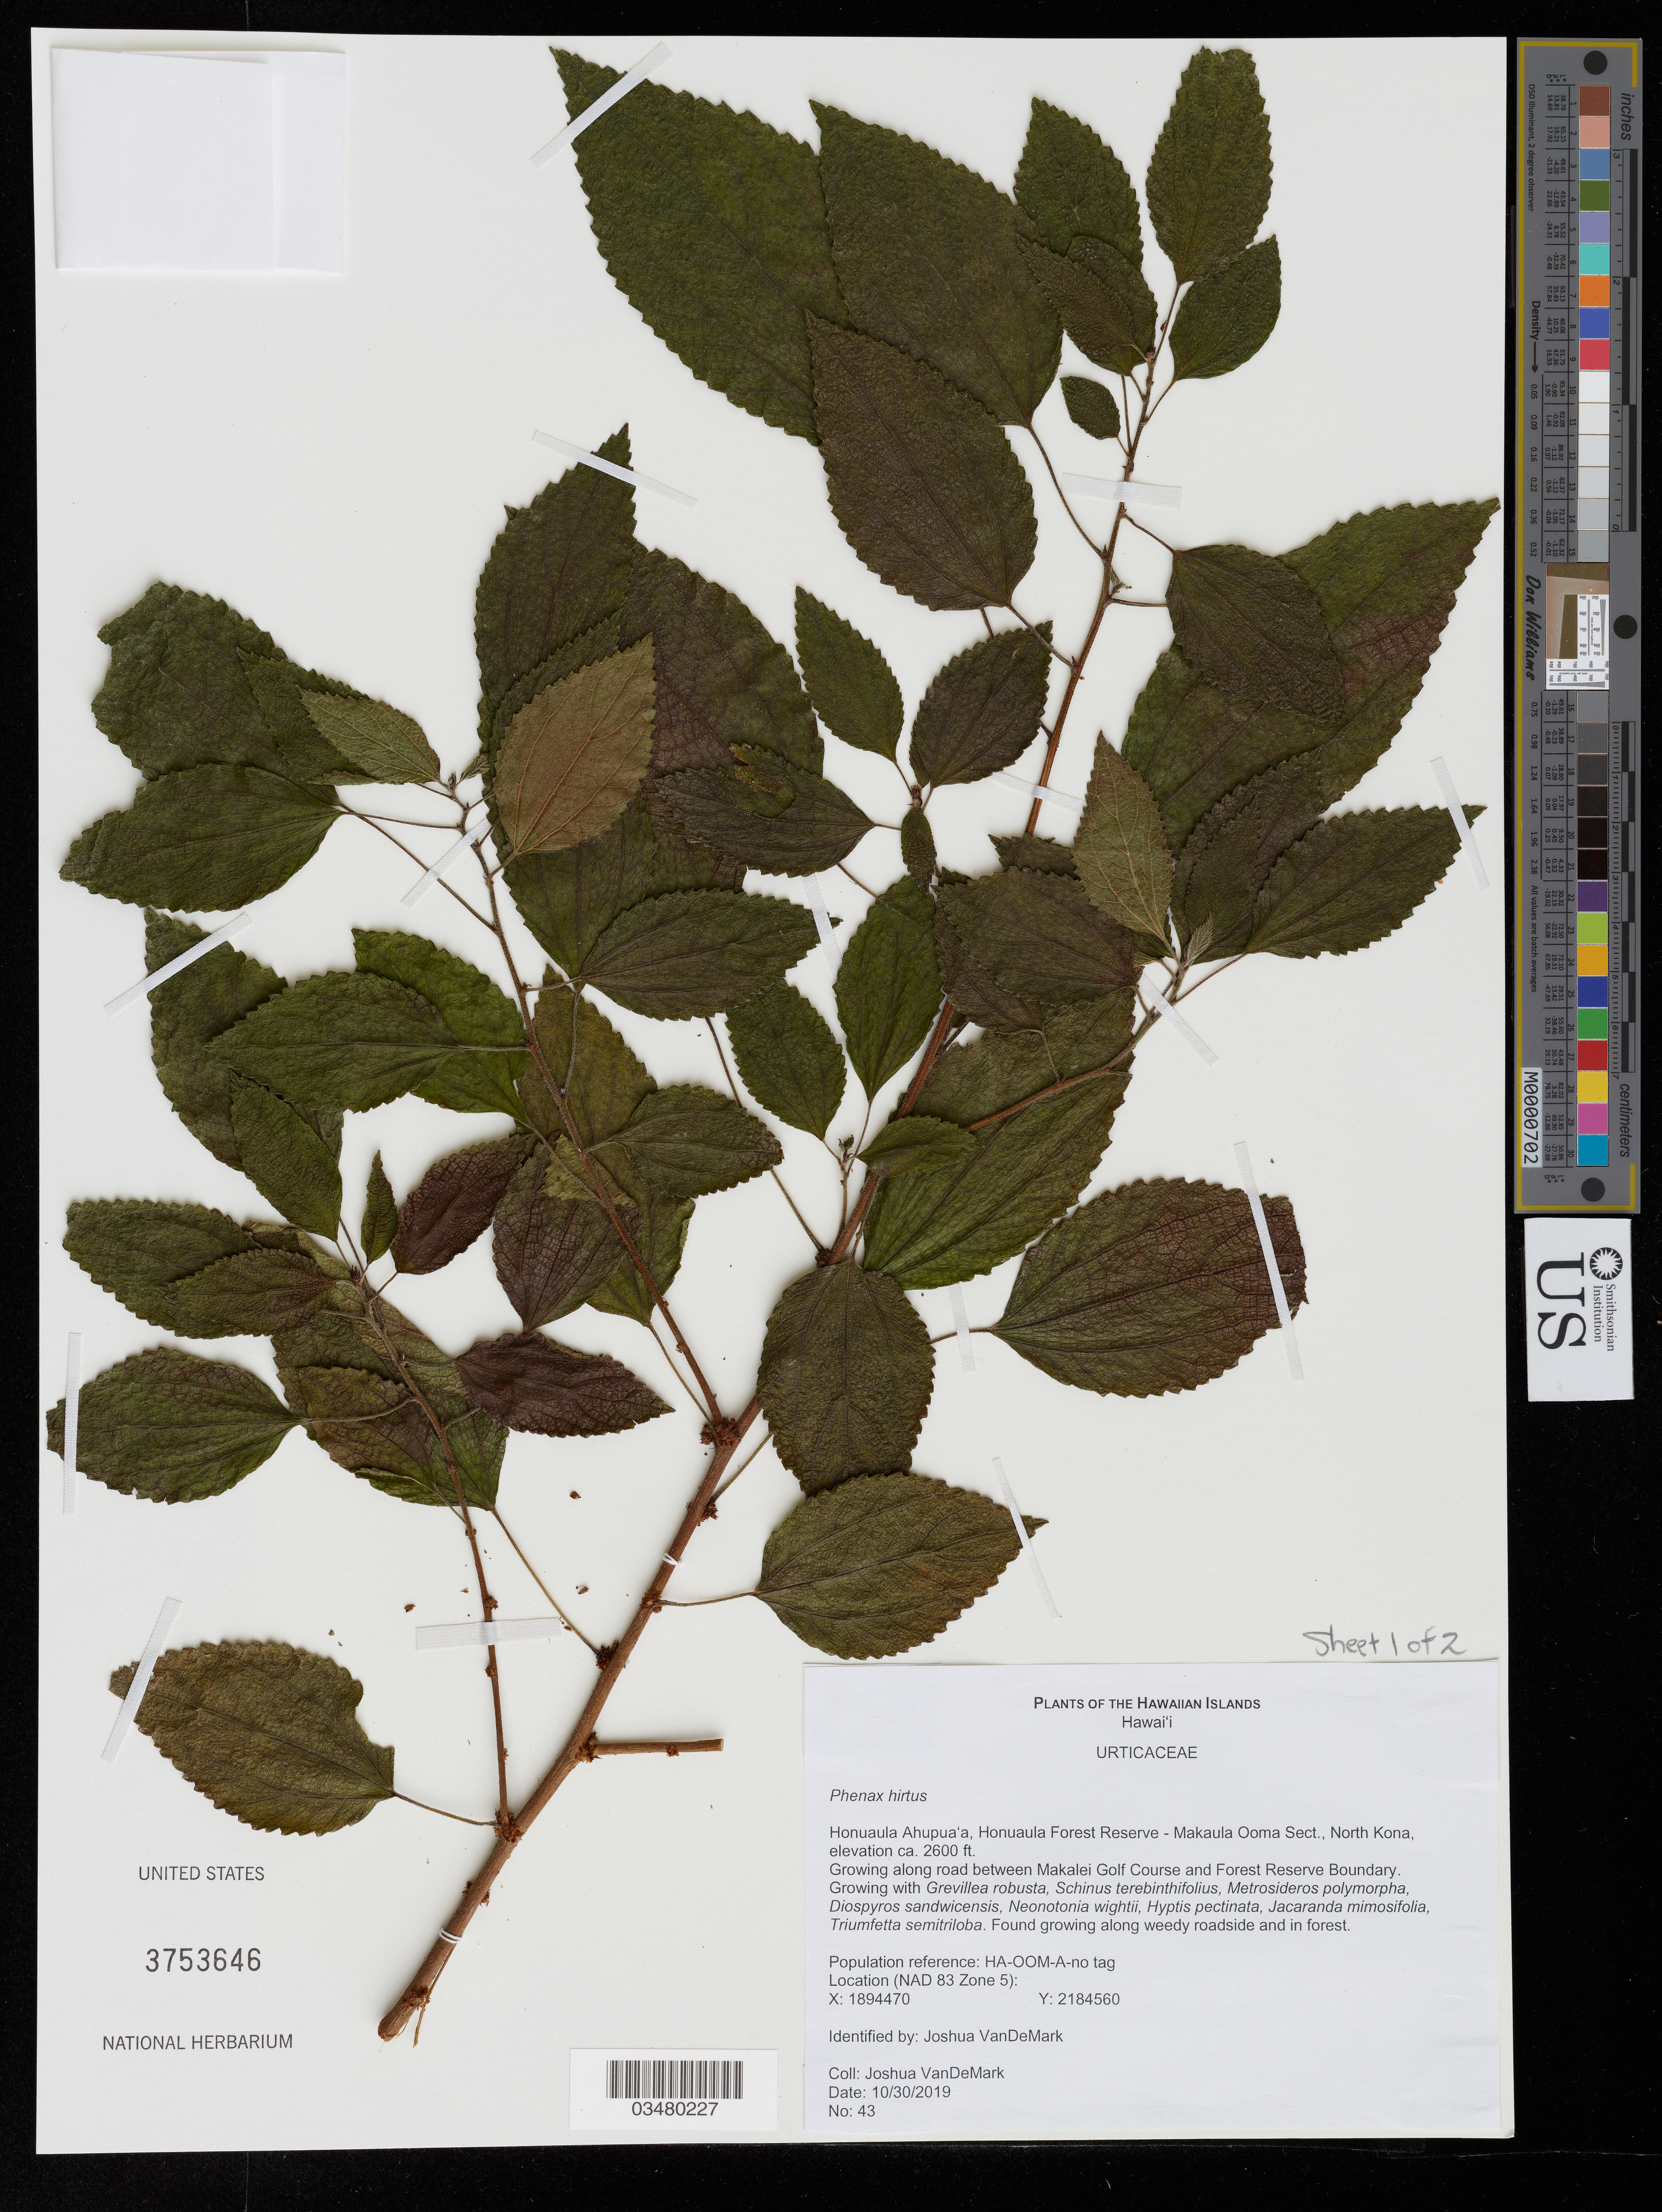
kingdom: Plantae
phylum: Tracheophyta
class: Magnoliopsida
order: Rosales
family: Urticaceae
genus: Phenax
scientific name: Phenax hirtus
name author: (Sw.) Wedd.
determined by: VanDeMark, J., Hawai'i Island PEPP Coordinator, Plant Extinction Prevention Program (UNITED STATES)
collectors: J. VanDeMark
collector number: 43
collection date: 2019-10-30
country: United States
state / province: Hawaii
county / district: Hawaii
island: Hawaii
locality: Honuaula Ahupua'a, Honuaula Forest Reserve, Makaula O'oma Sect., North Kona, along road between Makalei Golf Course and Forest Reserve Boundary.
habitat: Along weedy roadside and in forest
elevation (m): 792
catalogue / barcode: US 3753646